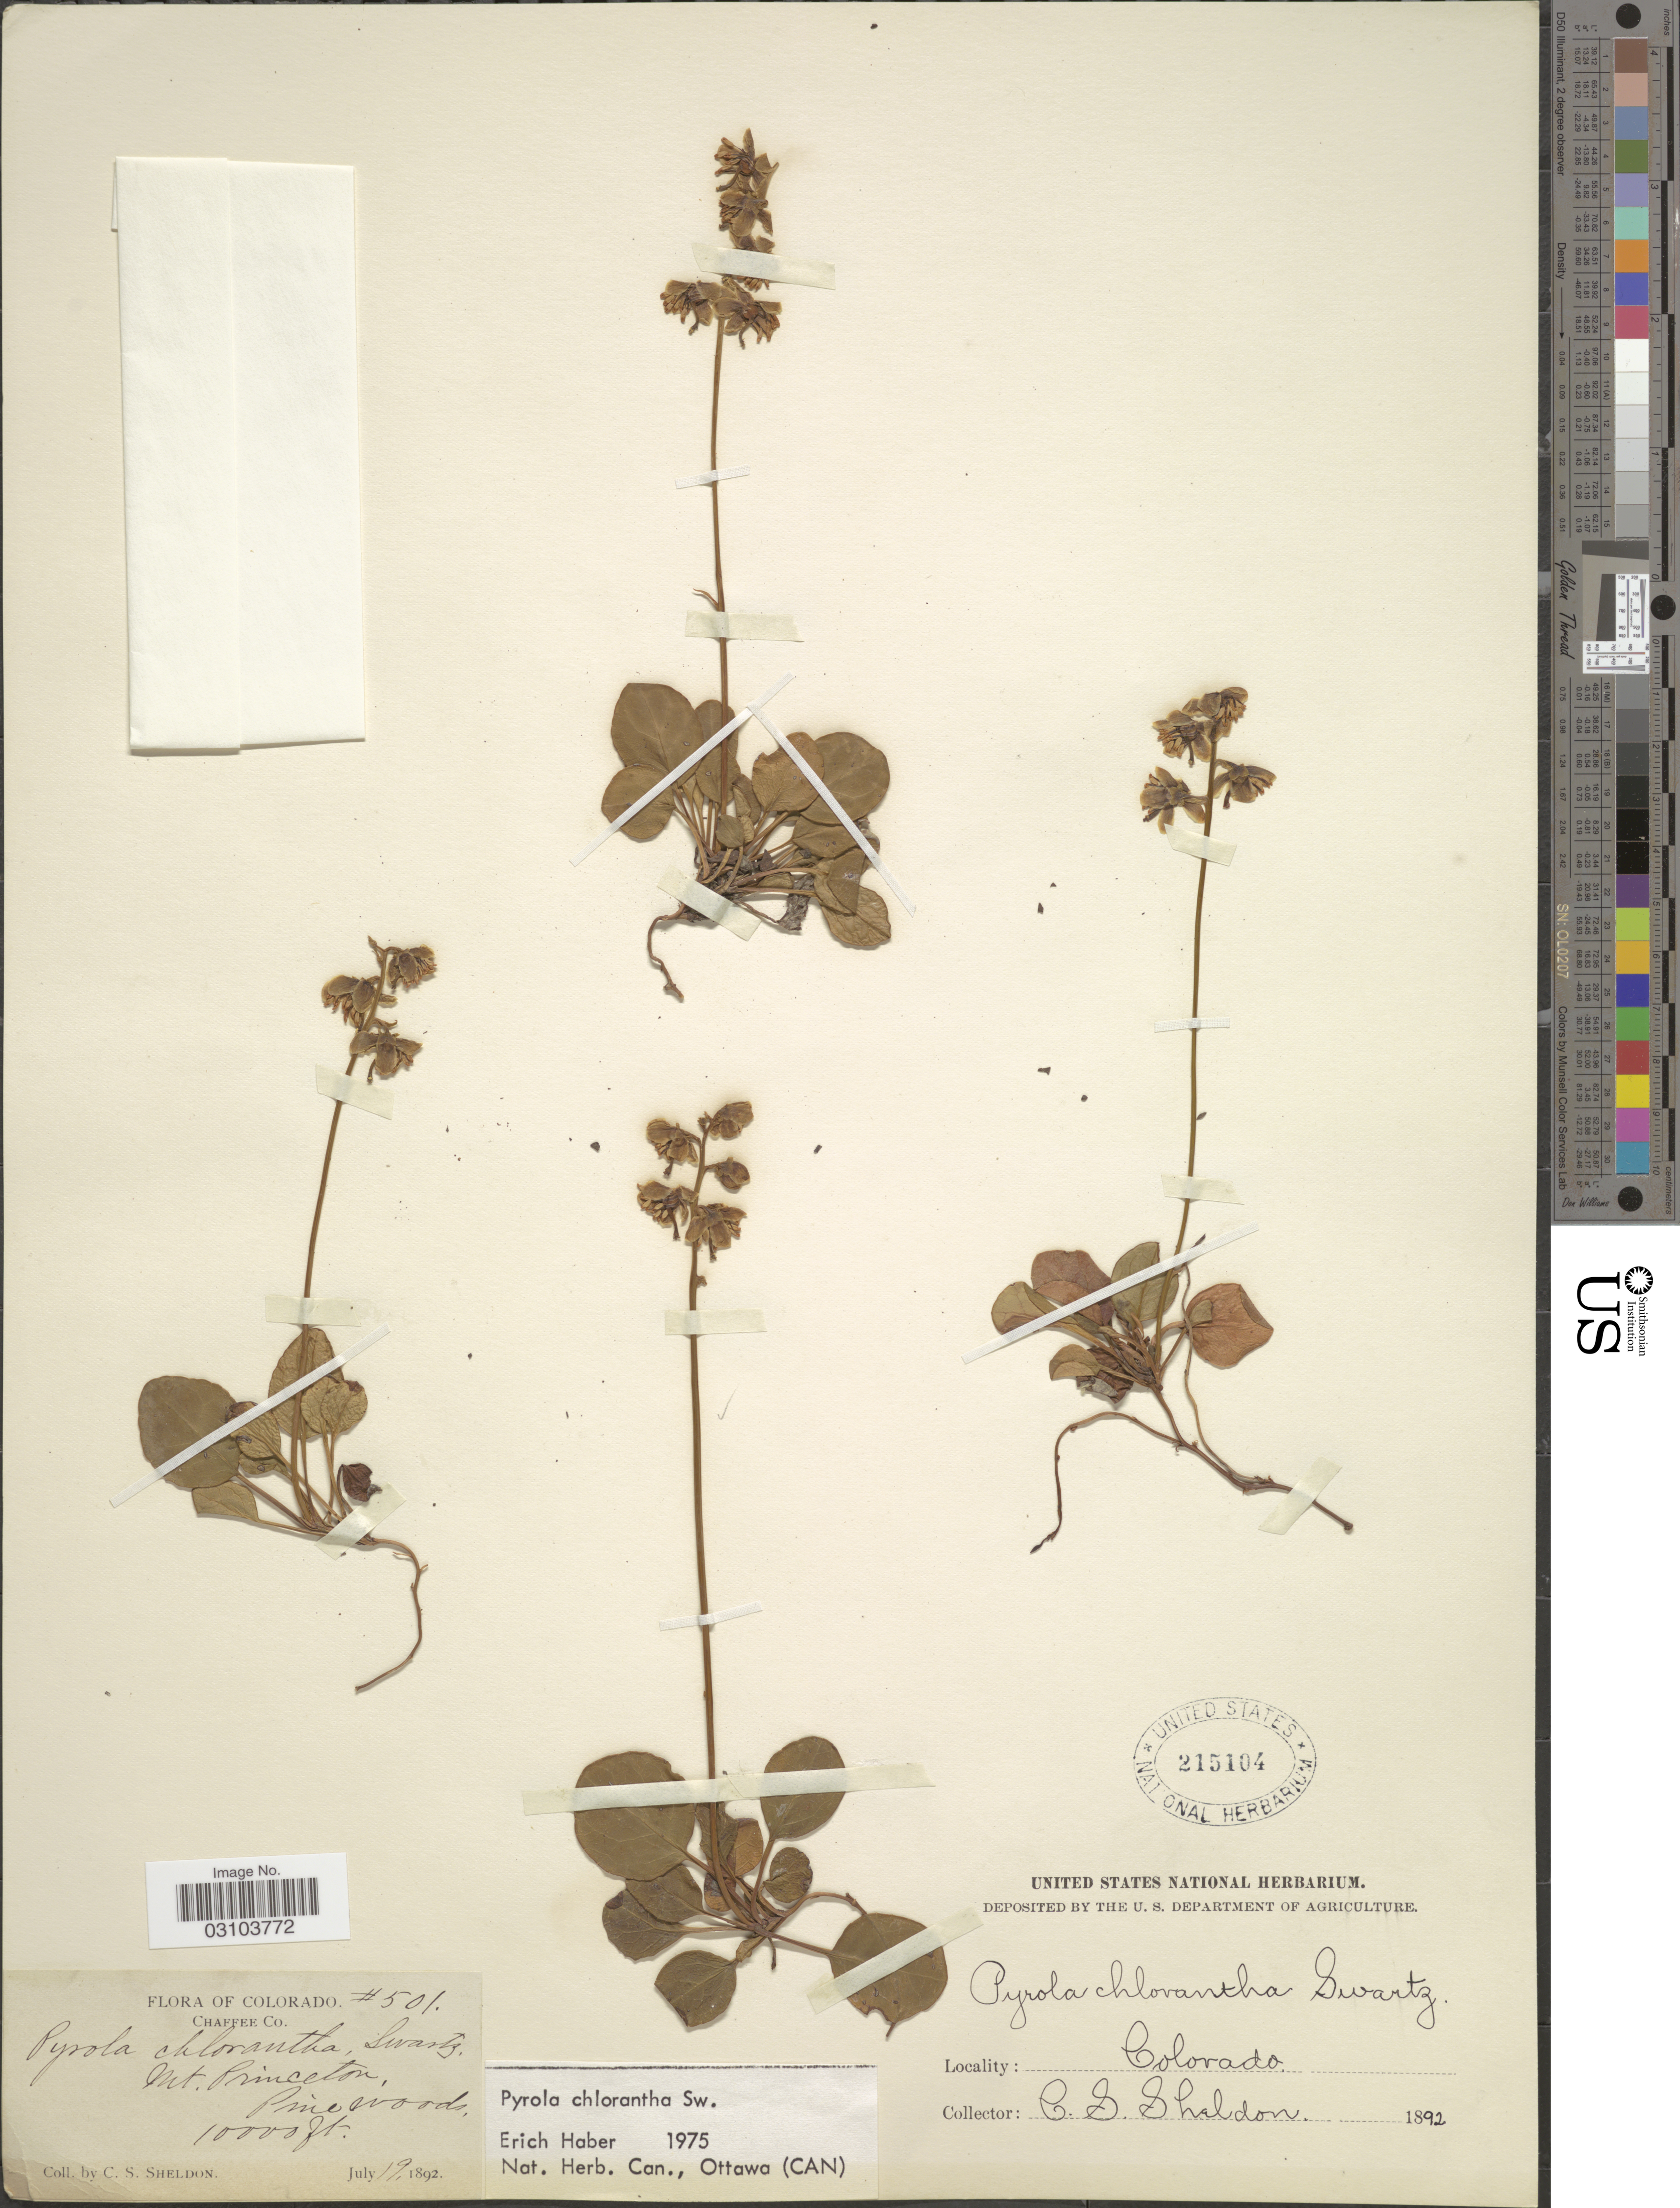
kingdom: Plantae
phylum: Tracheophyta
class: Magnoliopsida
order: Ericales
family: Ericaceae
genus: Pyrola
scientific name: Pyrola chlorantha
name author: Schweigg.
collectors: C. S. Sheldon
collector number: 501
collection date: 1892-07-19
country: United States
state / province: Colorado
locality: Chaffee Co. Mt. Princeton.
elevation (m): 3048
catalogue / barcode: US 215104